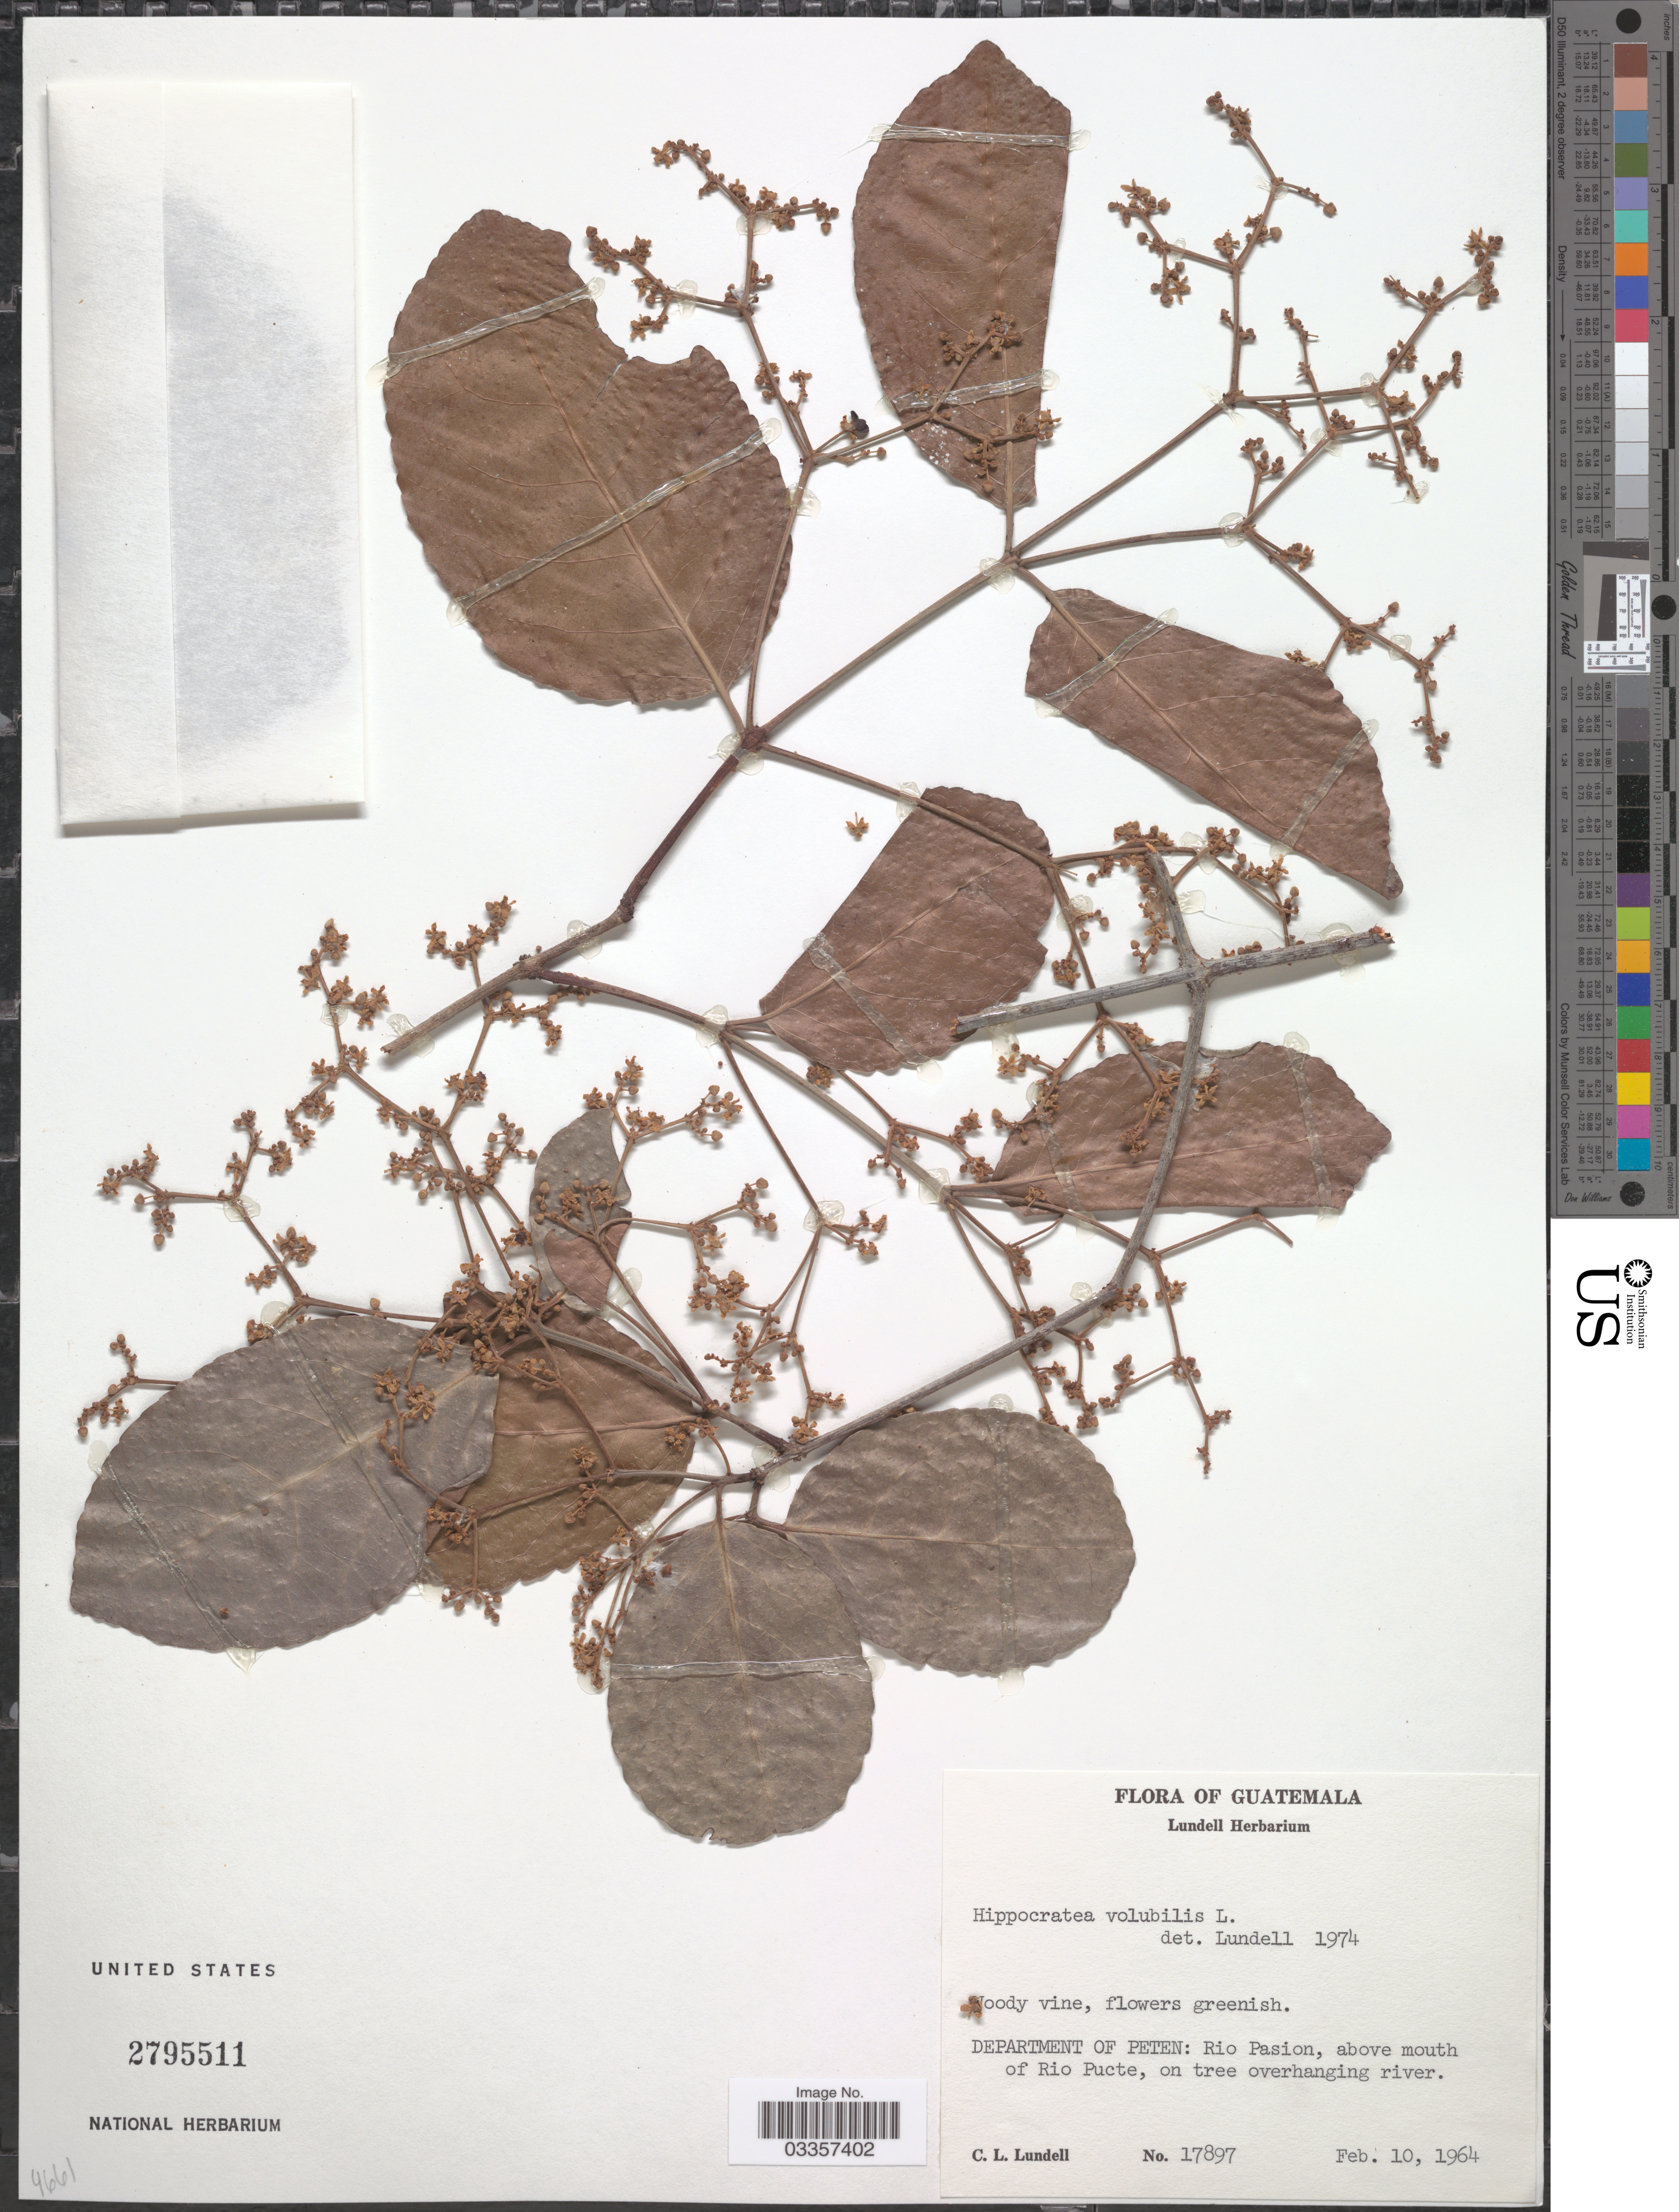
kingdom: Plantae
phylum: Tracheophyta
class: Magnoliopsida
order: Celastrales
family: Celastraceae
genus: Hippocratea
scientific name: Hippocratea volubilis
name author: L.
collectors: C. L. Lundell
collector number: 17897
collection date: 1964-02-10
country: Guatemala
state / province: El Petén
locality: Department of Peten: Rio Pasion, above mouth of Rio Pucte.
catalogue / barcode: US 2795511